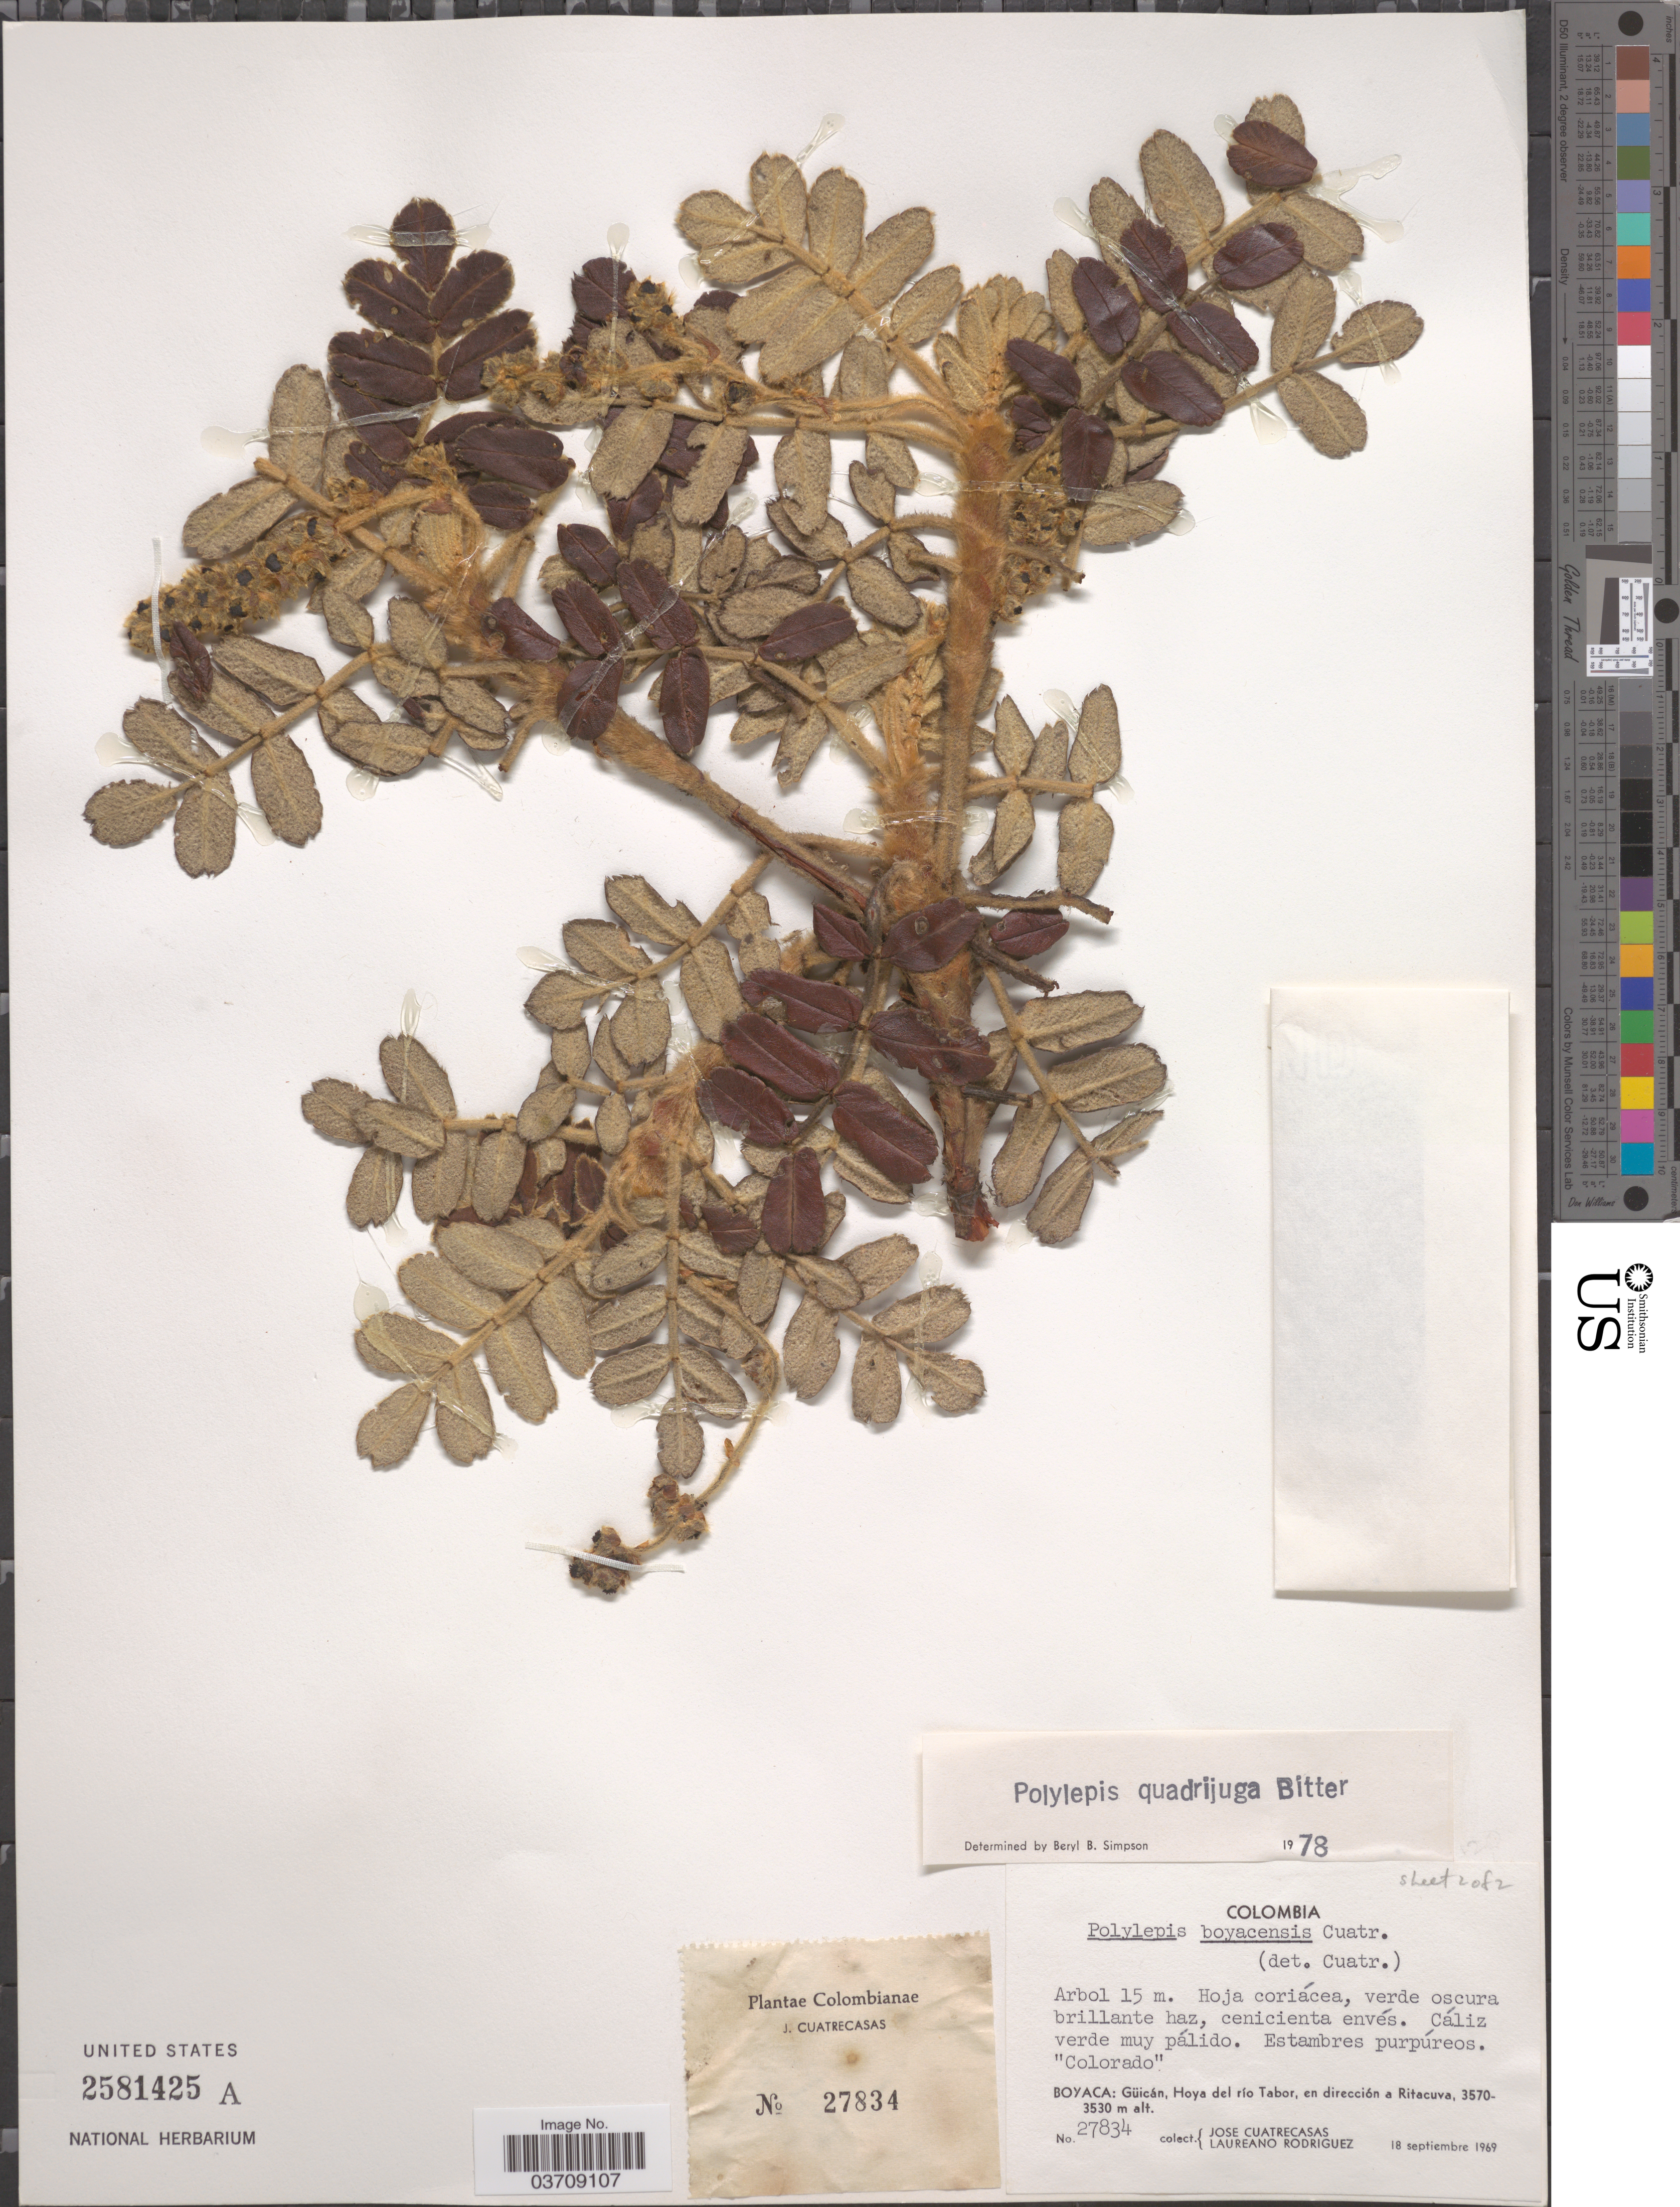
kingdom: Plantae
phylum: Tracheophyta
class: Magnoliopsida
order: Rosales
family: Rosaceae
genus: Polylepis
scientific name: Polylepis quadrijuga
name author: Bitter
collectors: J. Cuatrecasas & L. Rodriguez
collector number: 27834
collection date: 1969-09-18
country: Colombia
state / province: Boyacá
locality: Güicán, Hoya del río Tabor, en dirección a Ritacuva.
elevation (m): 3530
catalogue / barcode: US 2581425A